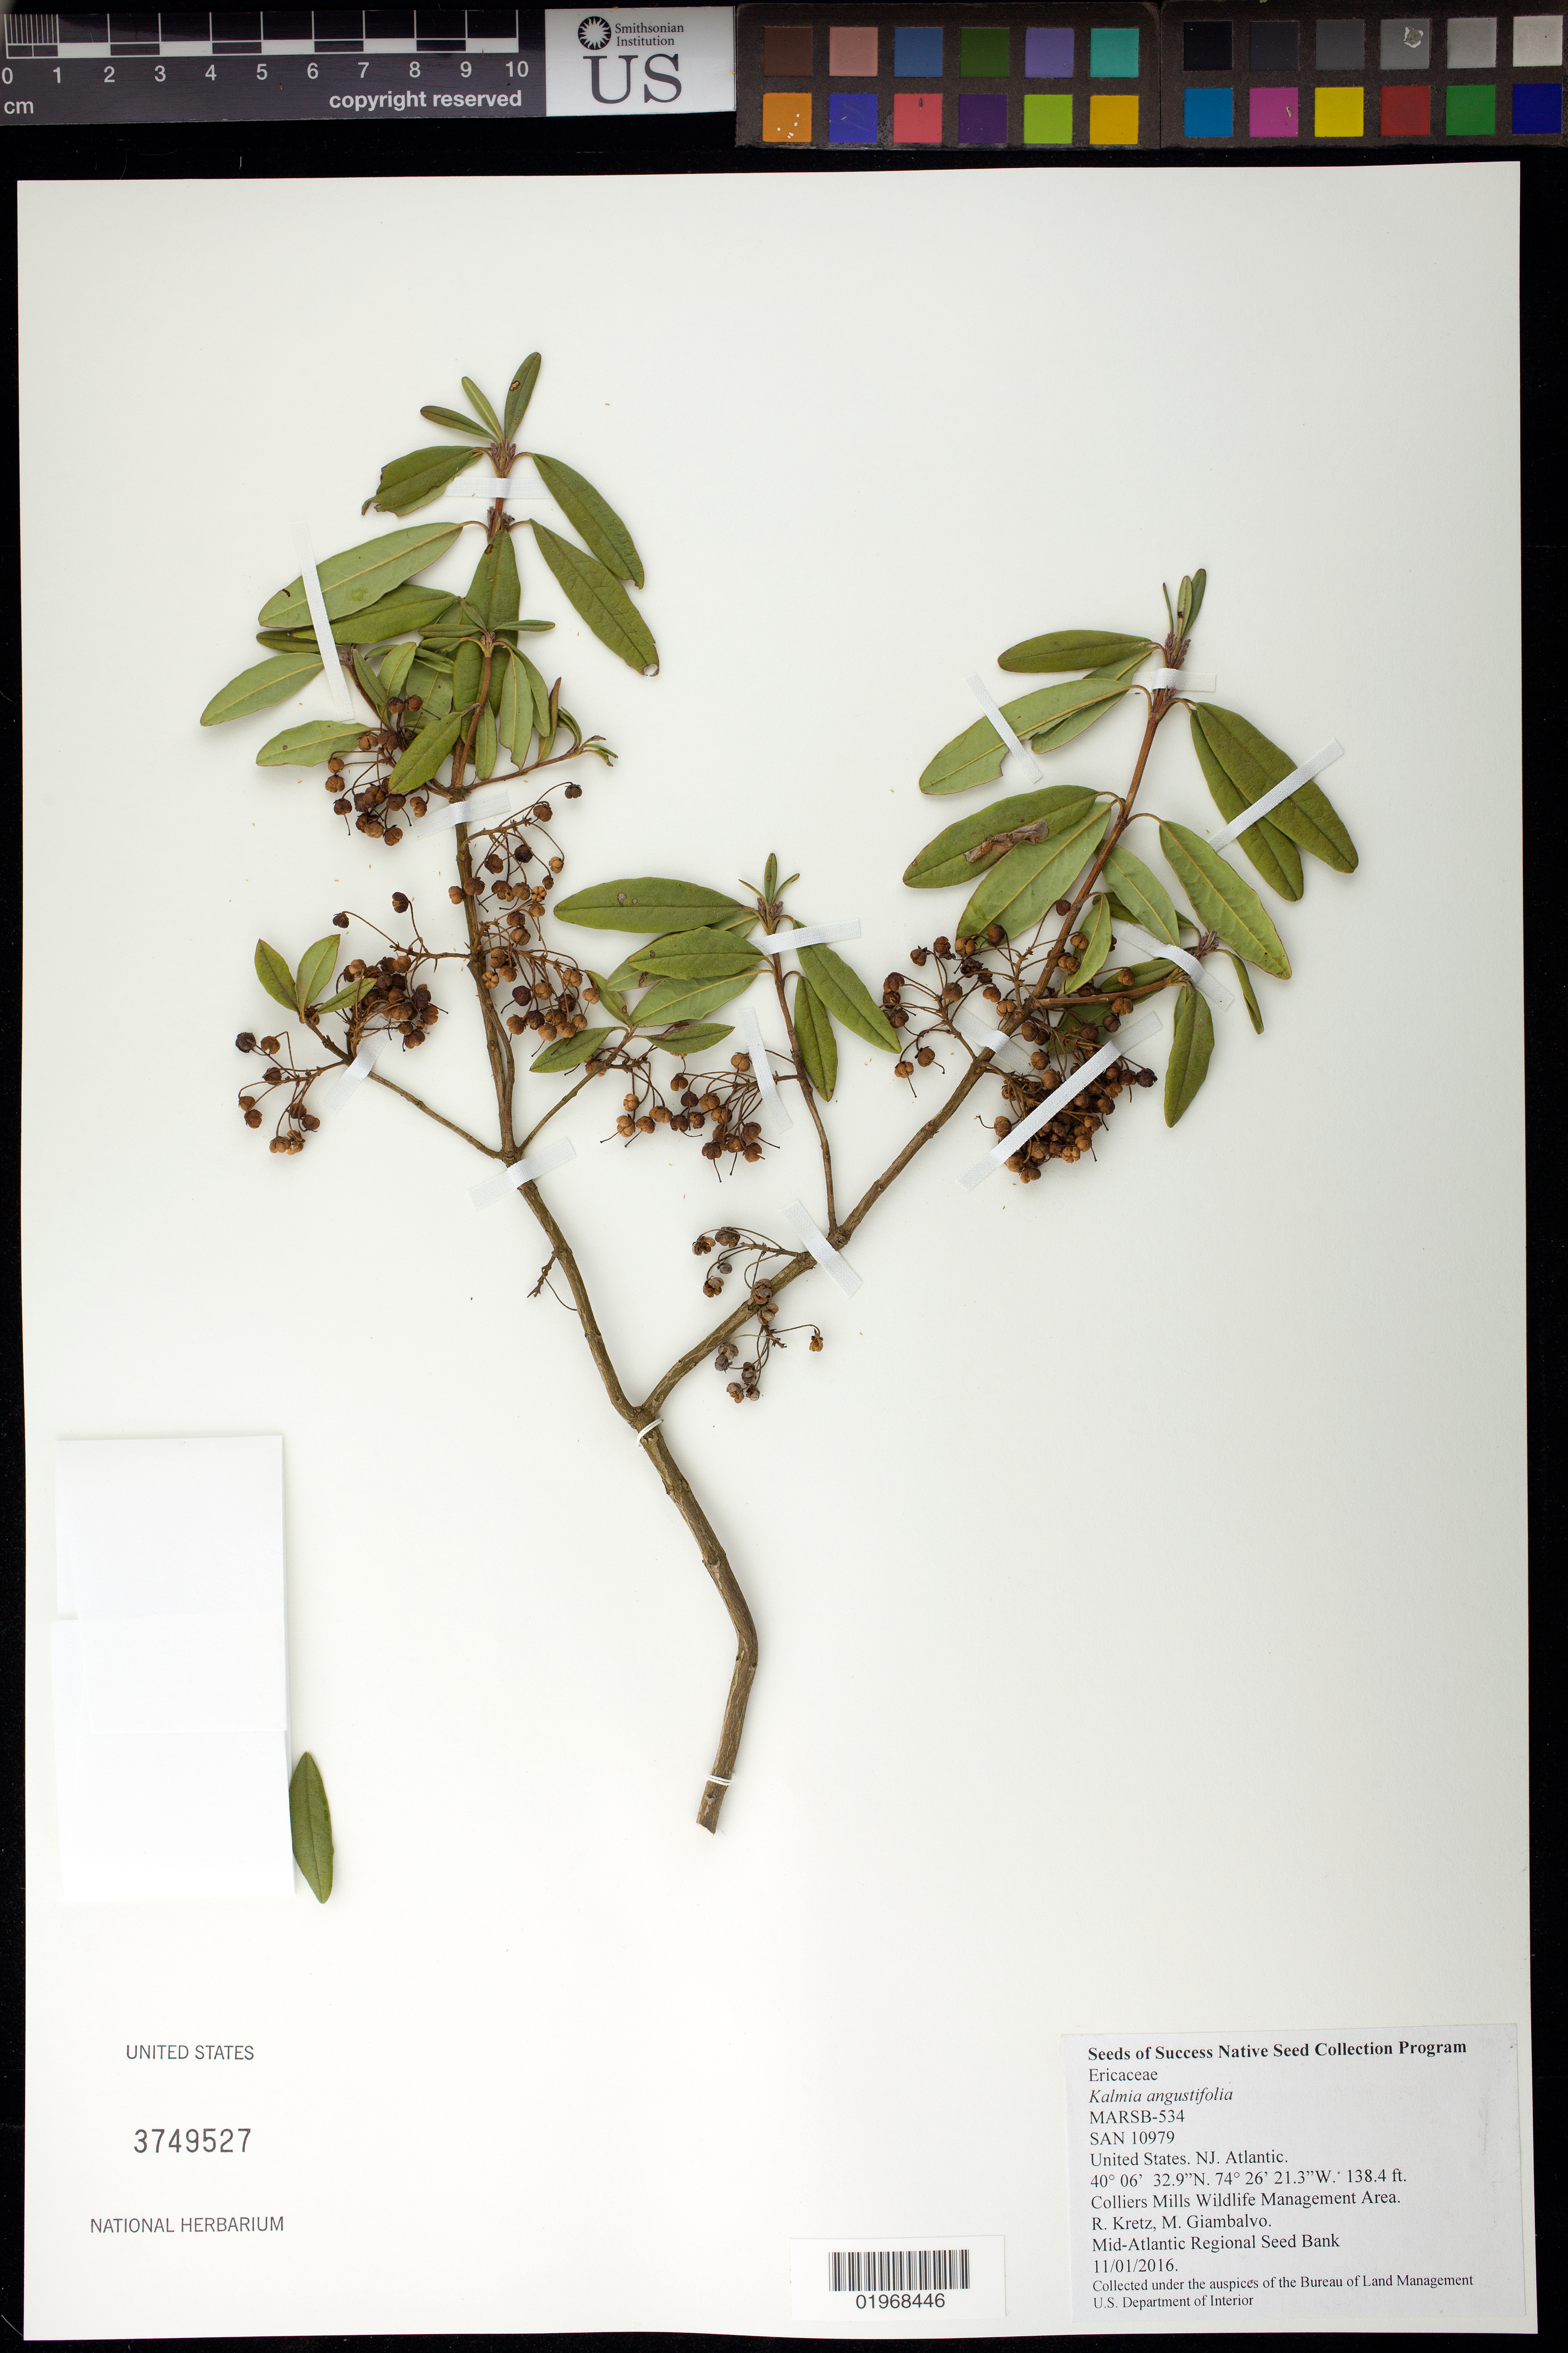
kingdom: Plantae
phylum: Tracheophyta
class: Magnoliopsida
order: Ericales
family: Ericaceae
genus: Kalmia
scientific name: Kalmia angustifolia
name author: L.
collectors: R. Kretz & M. Giambalvo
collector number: MARCB-534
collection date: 2016-11-01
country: United States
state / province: New Jersey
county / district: Atlantic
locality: Colliers Mills Wildlife Management Area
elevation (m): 42.2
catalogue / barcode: US 3749527